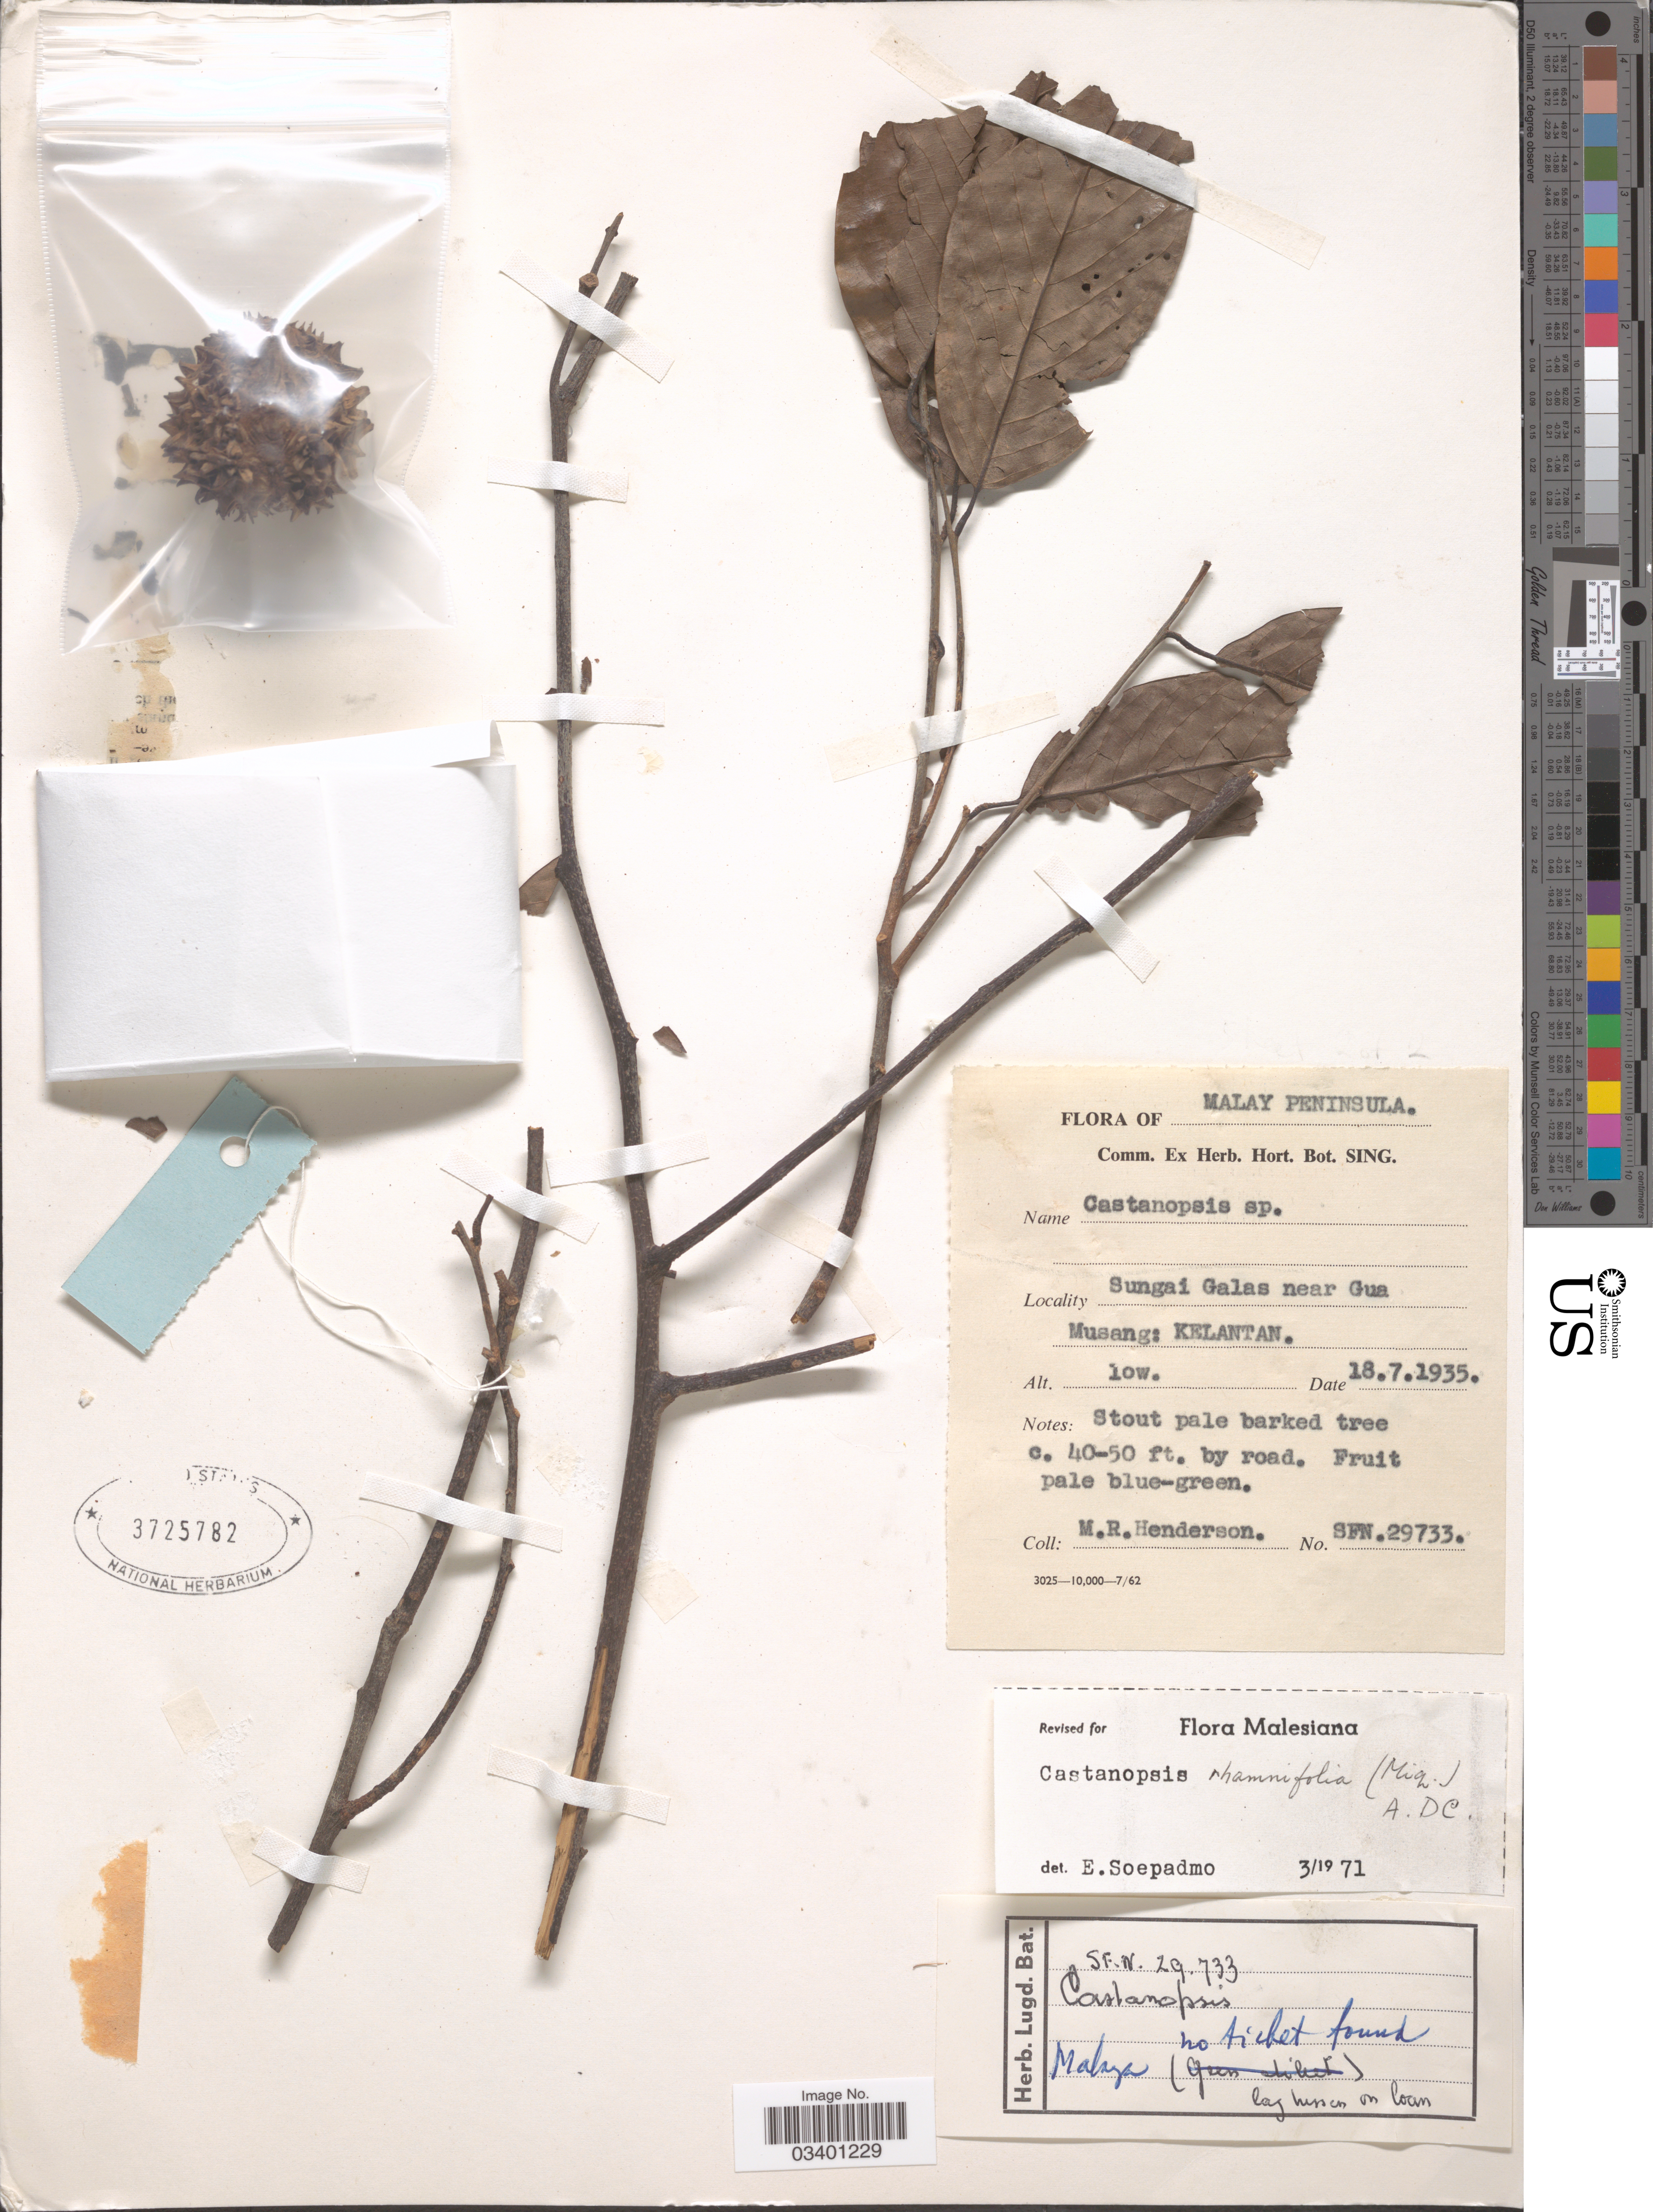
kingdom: Plantae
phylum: Tracheophyta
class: Magnoliopsida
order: Fagales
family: Fagaceae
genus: Castanopsis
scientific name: Castanopsis rhamnifolia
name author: (Miq.) A. DC.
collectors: M. Henderson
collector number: SFN 29733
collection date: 1935-07-18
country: Malaysia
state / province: Kelantan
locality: Malay Peninsula. Sungai Galas near Gua Musang.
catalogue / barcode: US 3725782